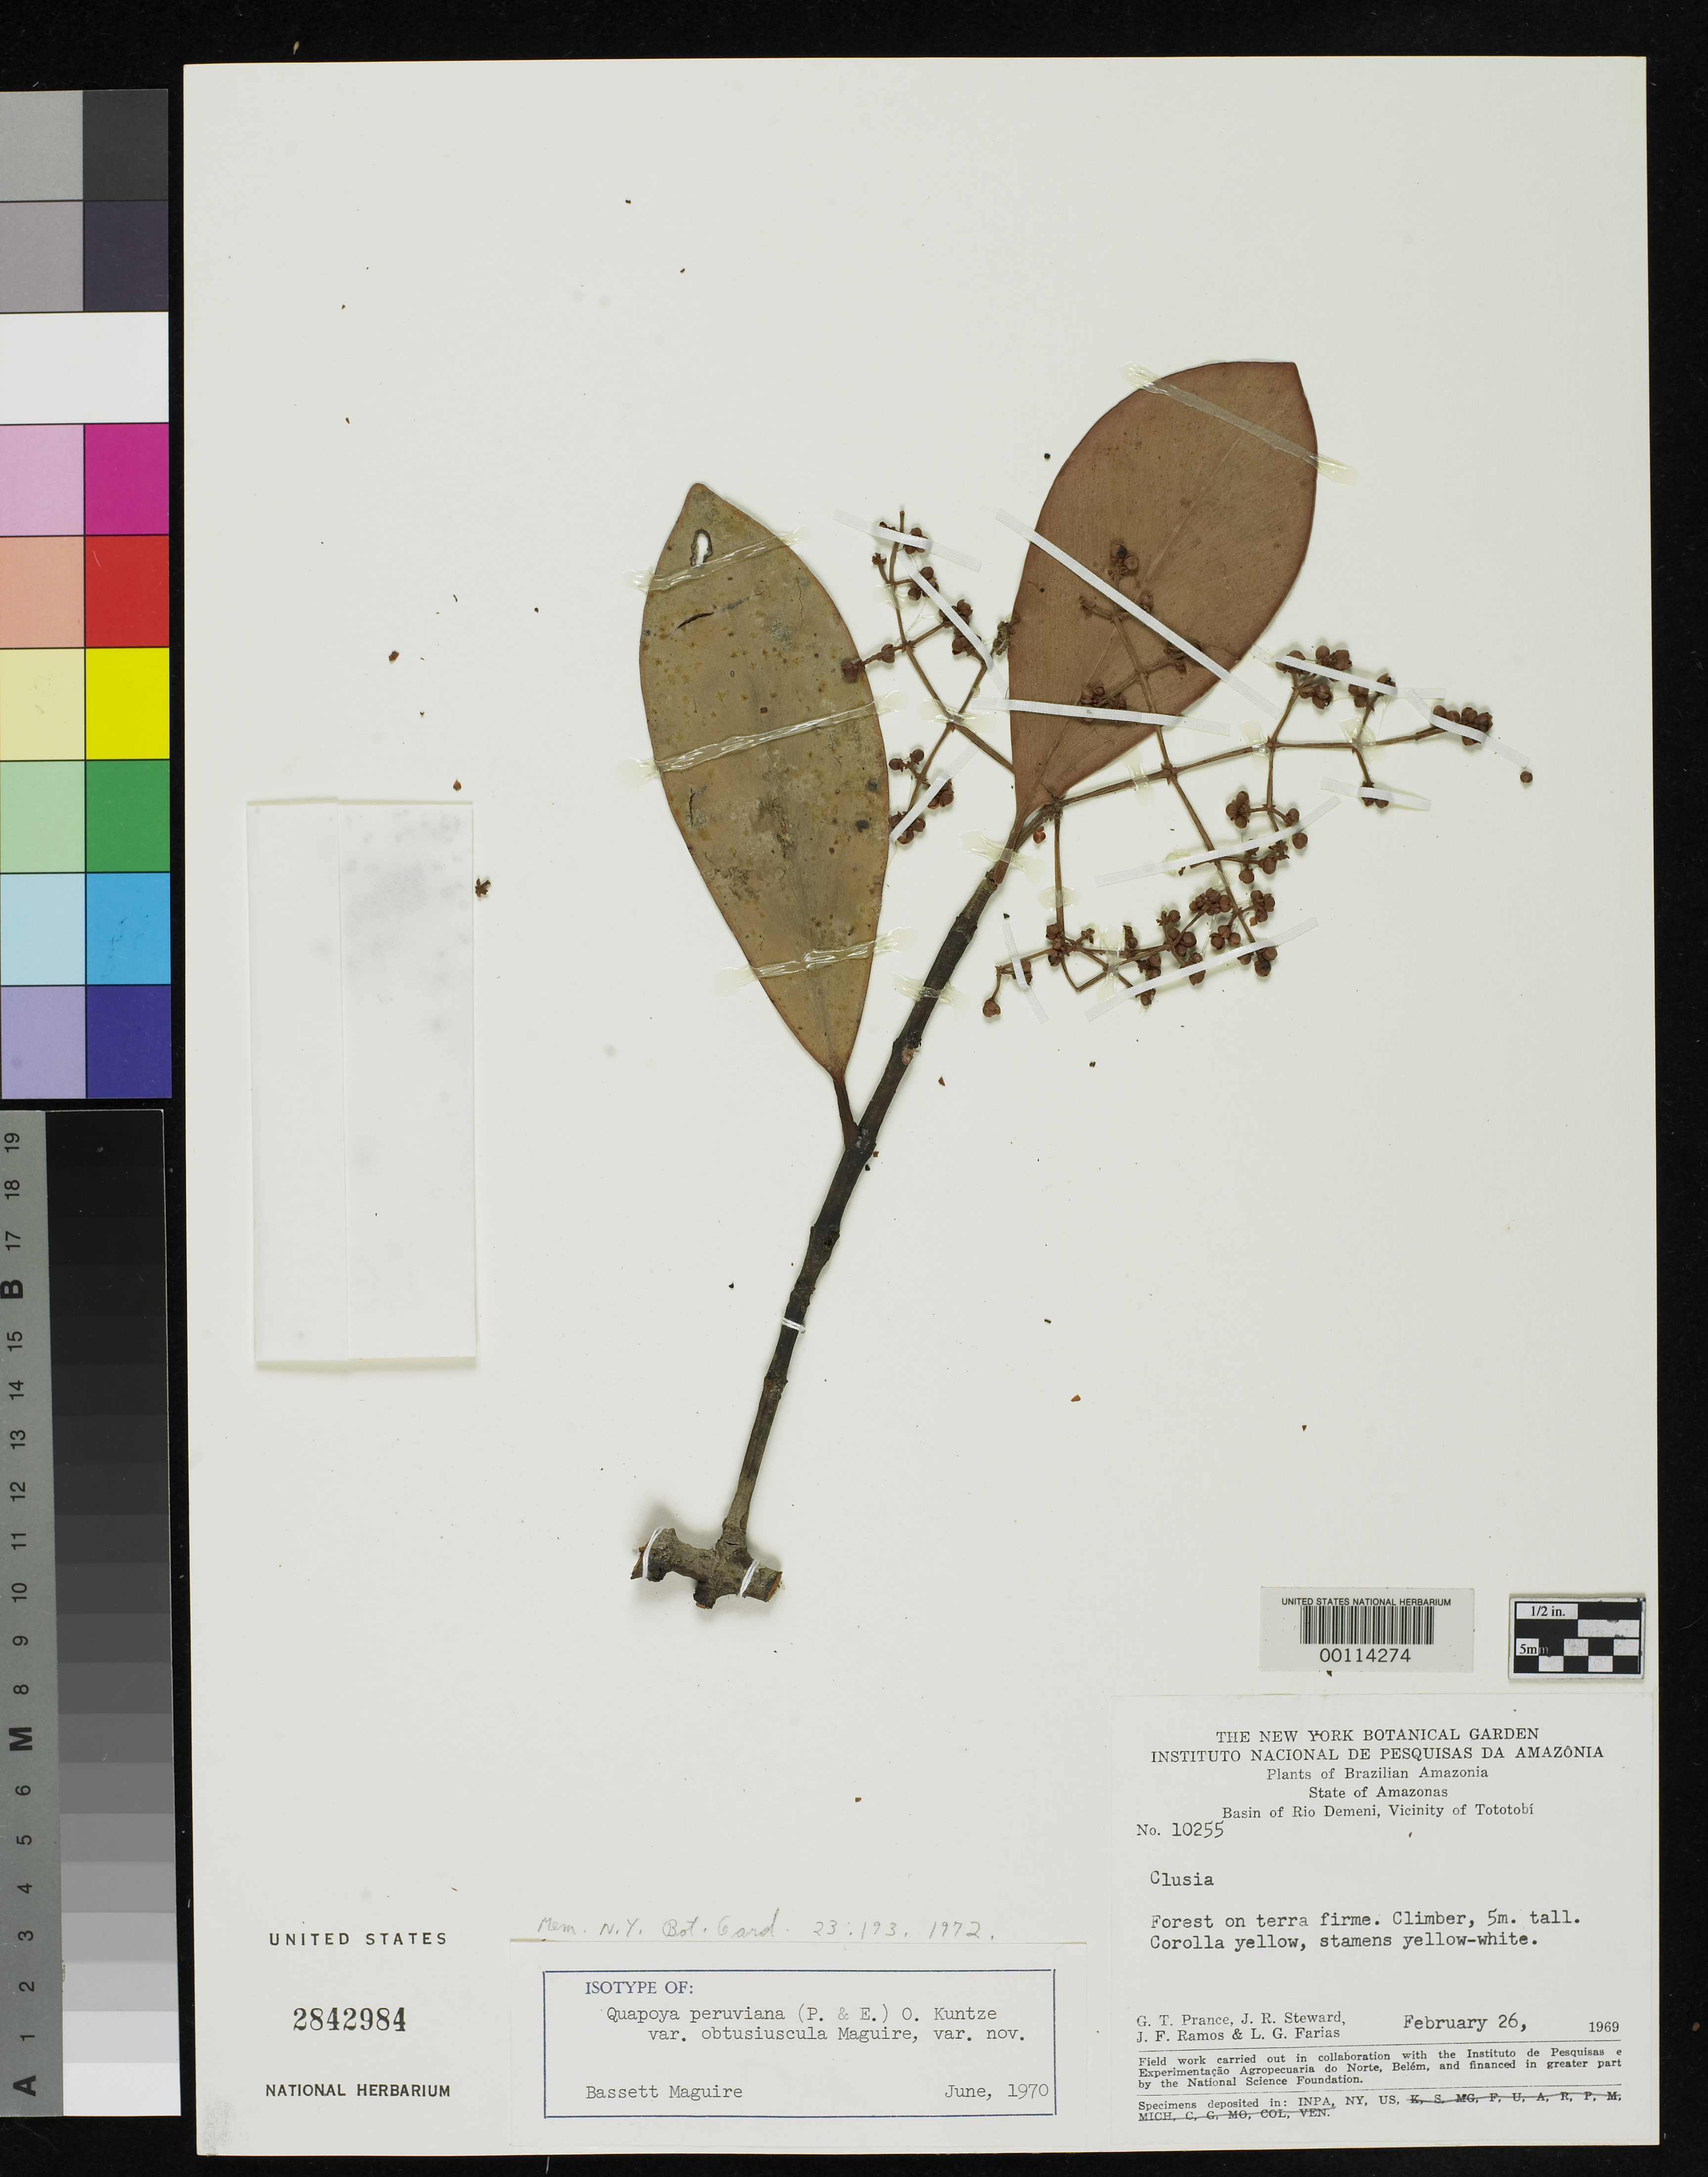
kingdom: Plantae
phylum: Tracheophyta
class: Magnoliopsida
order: Malpighiales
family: Clusiaceae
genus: Quapoya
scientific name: Quapoya peruviana var. obtusiuscula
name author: Maguire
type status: Isotype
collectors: G. T. Prance, J. R. Steward, J. F. Ramos & L. G. Farias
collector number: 10255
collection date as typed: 26 Feb 1969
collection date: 1969-02-26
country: Brazil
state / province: Amazonas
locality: Basin of Rio Demeni, vicinity of Tototobi.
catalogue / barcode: US 2842984